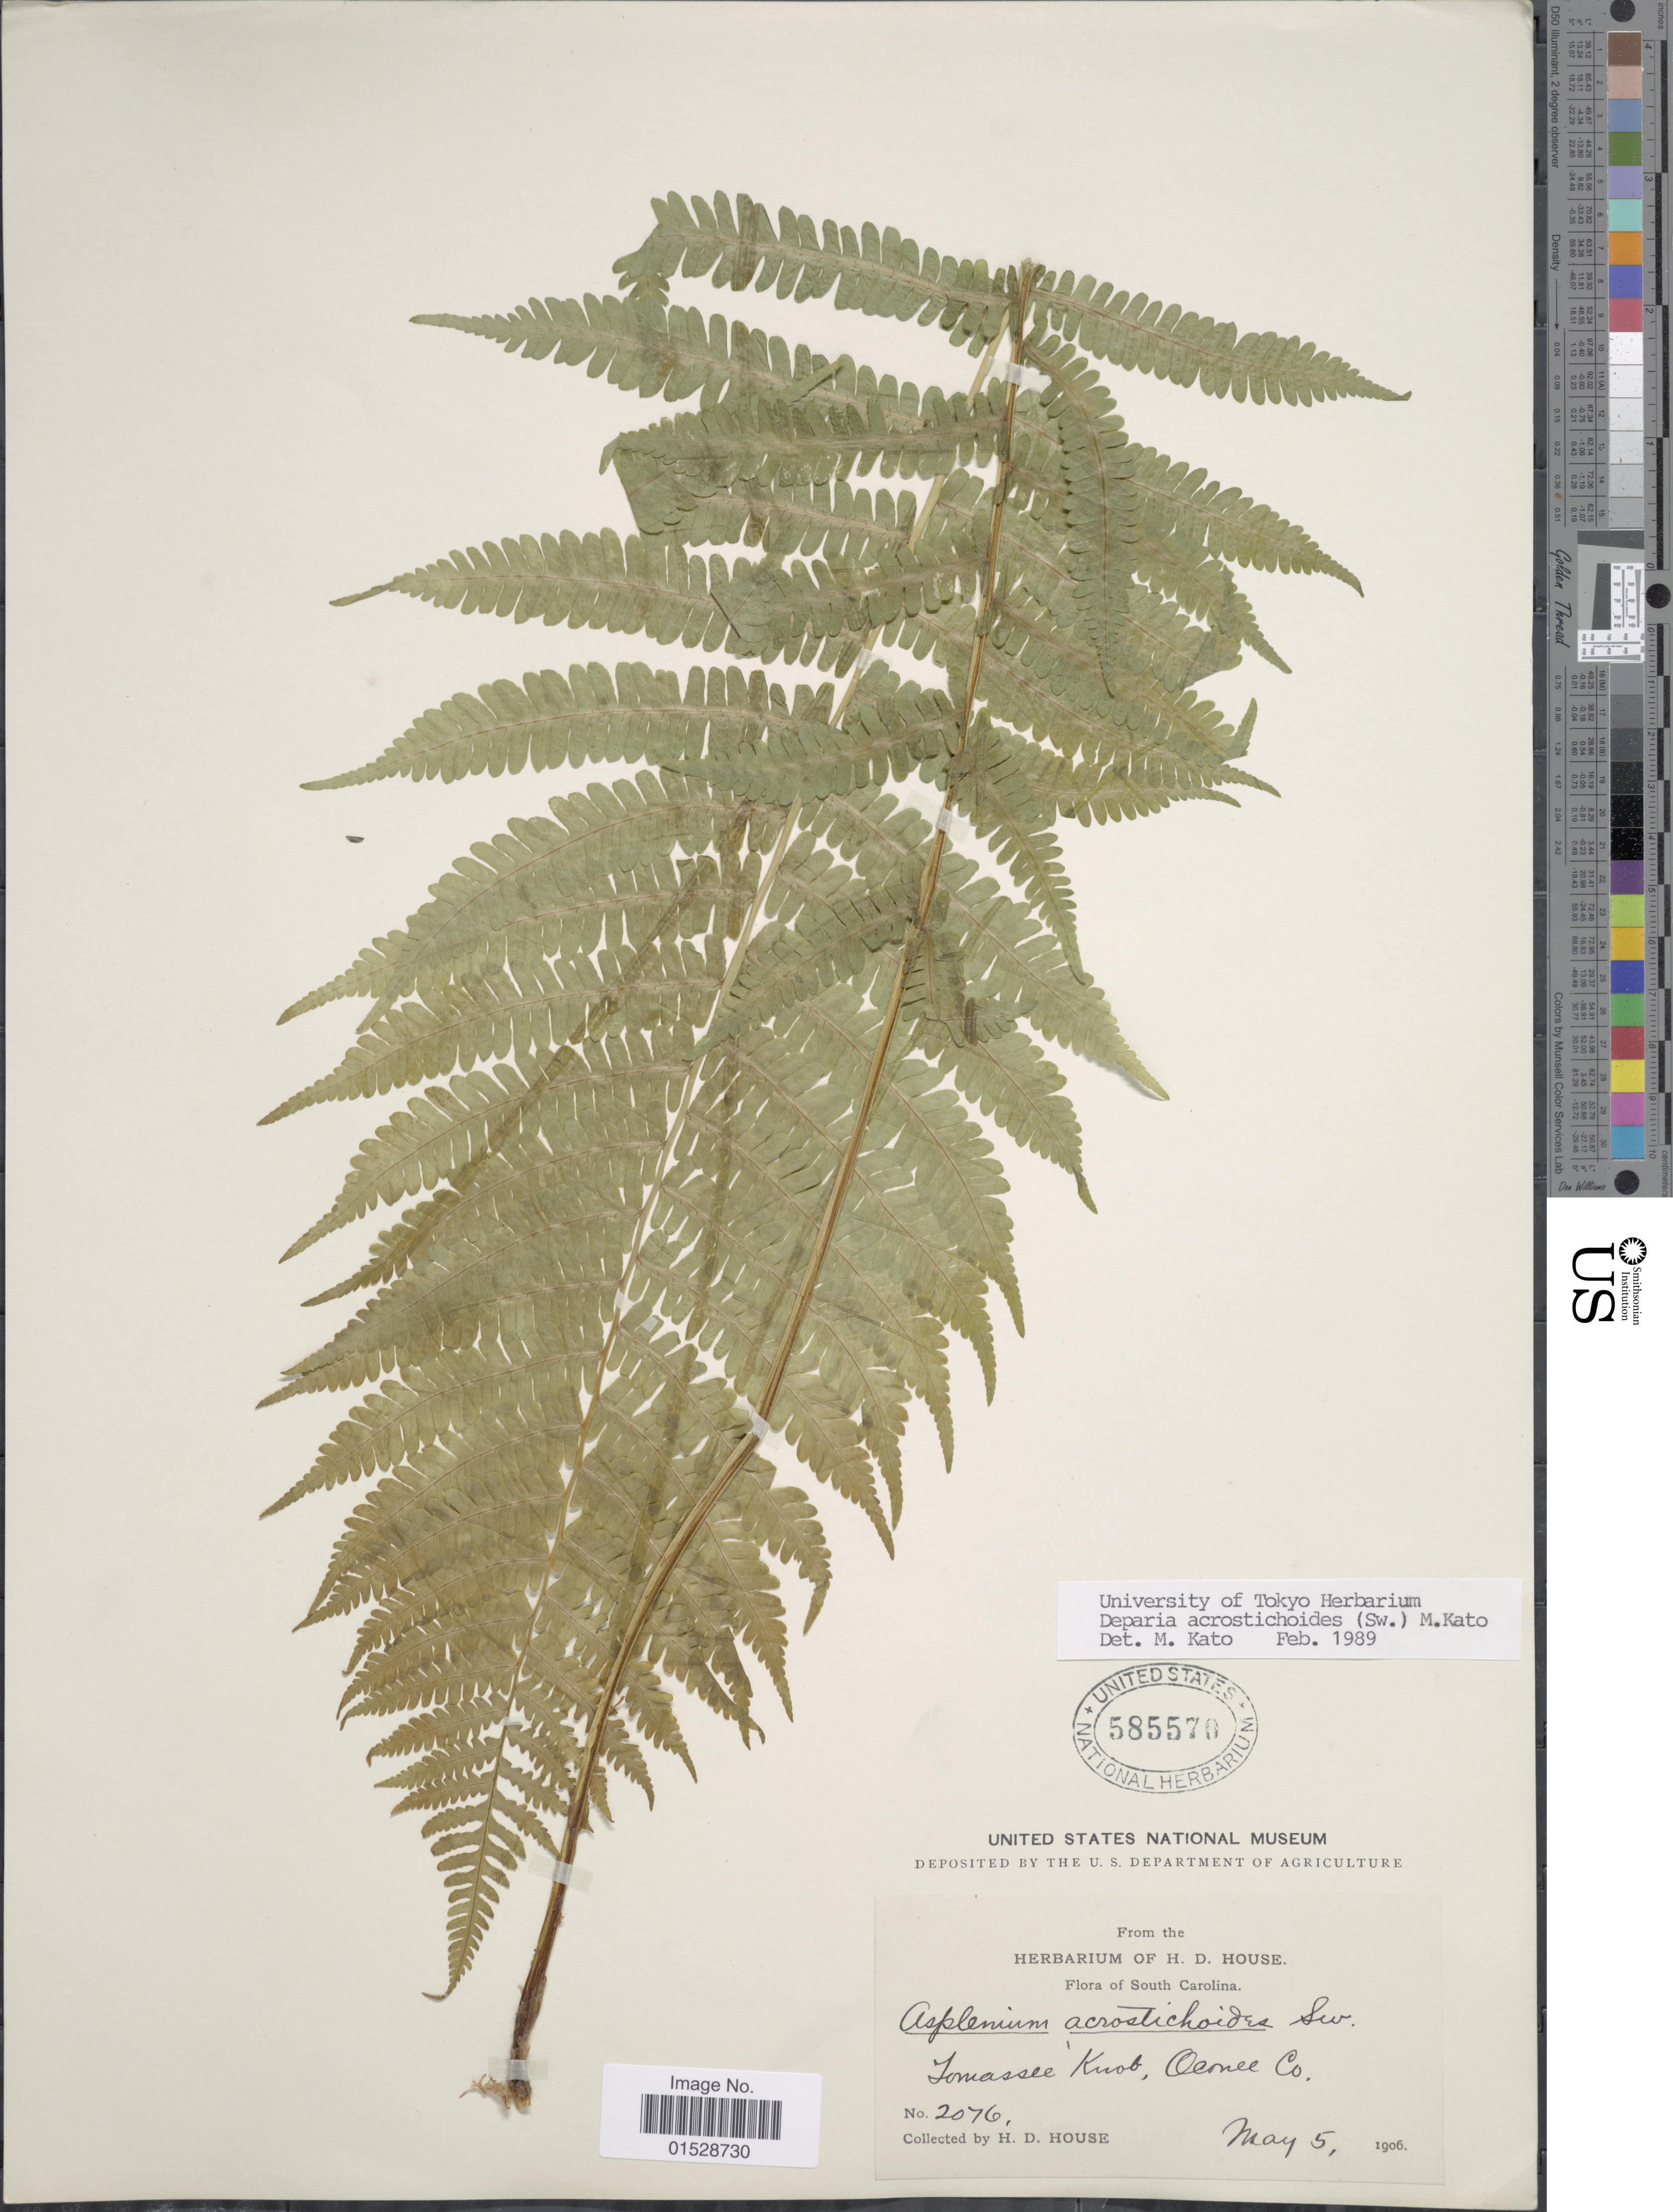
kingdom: Plantae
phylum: Tracheophyta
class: Polypodiopsida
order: Polypodiales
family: Athyriaceae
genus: Deparia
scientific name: Deparia acrostichoides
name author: (Sw.) M. Kato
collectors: H. D. House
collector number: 2076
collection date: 1906-05-05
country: United States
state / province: South Carolina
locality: Tamassee Knob, Oconee Co.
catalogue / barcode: US 585570